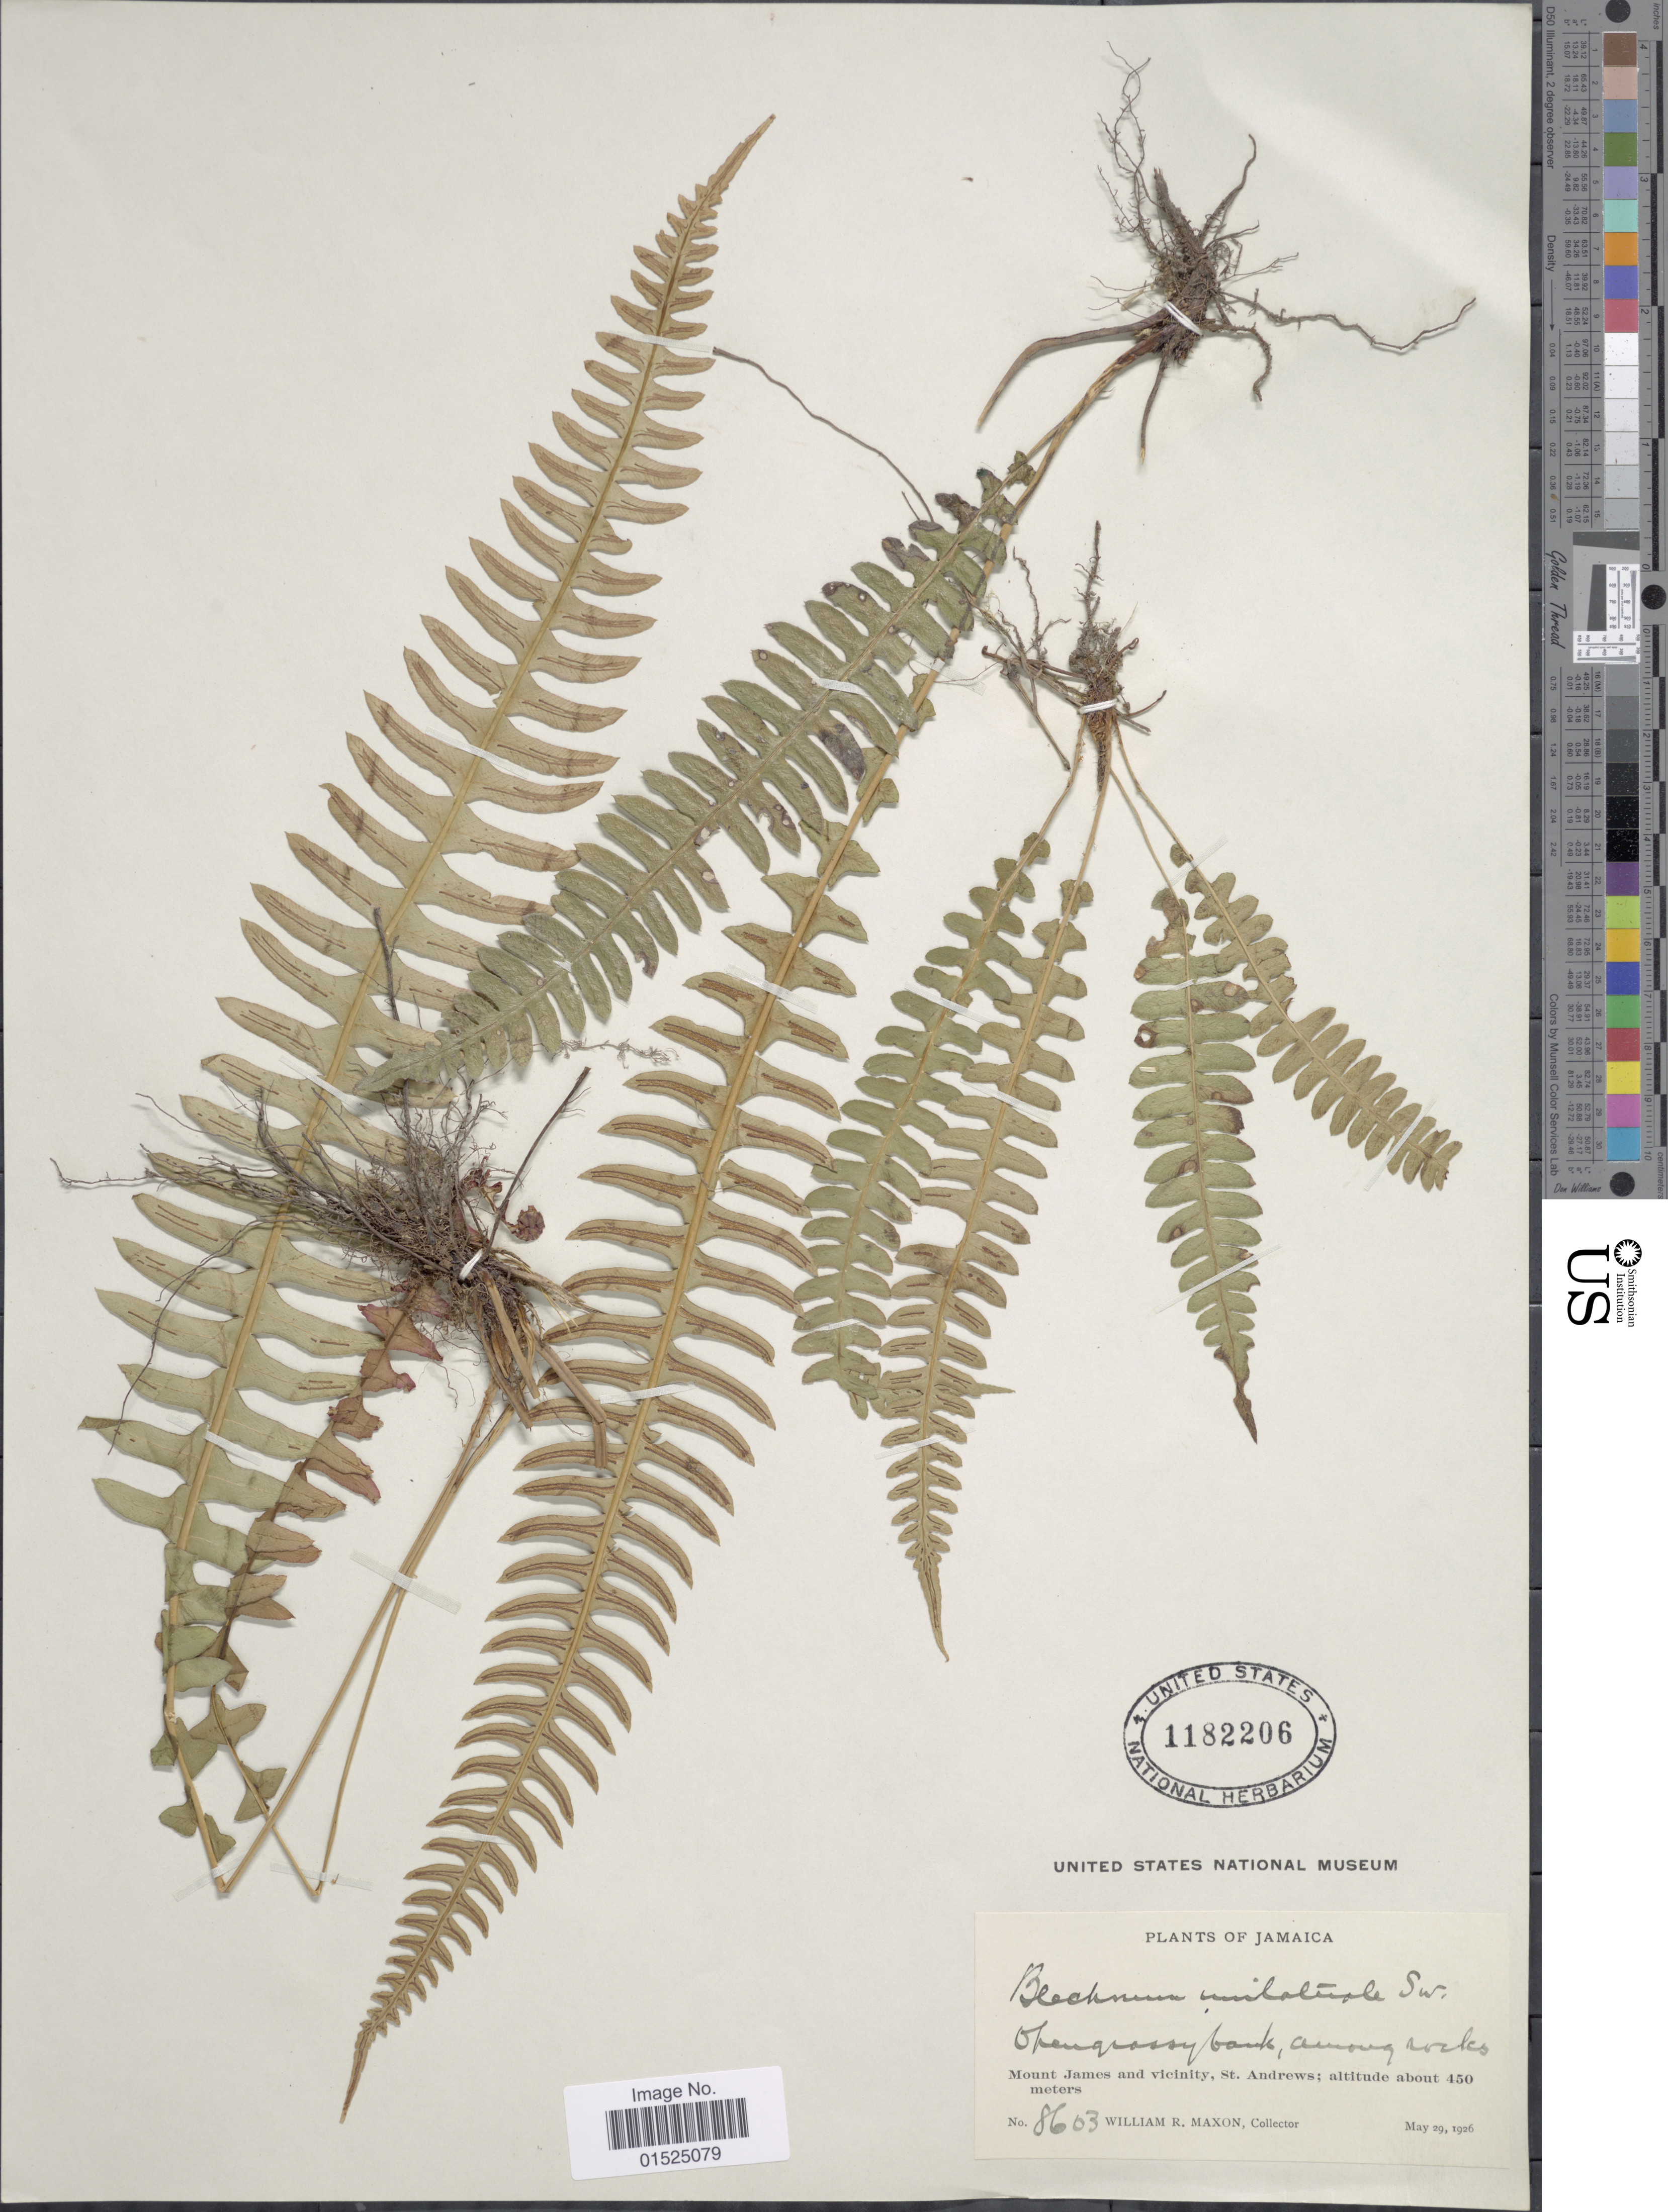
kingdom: Plantae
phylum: Tracheophyta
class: Polypodiopsida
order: Polypodiales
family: Blechnaceae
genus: Blechnum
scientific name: Blechnum unilaterale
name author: Sw.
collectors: W. R. Maxon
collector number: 8603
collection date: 1926-05-29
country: Jamaica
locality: Mount James and vicinity, St. Andrews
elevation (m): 450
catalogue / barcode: US 1182206